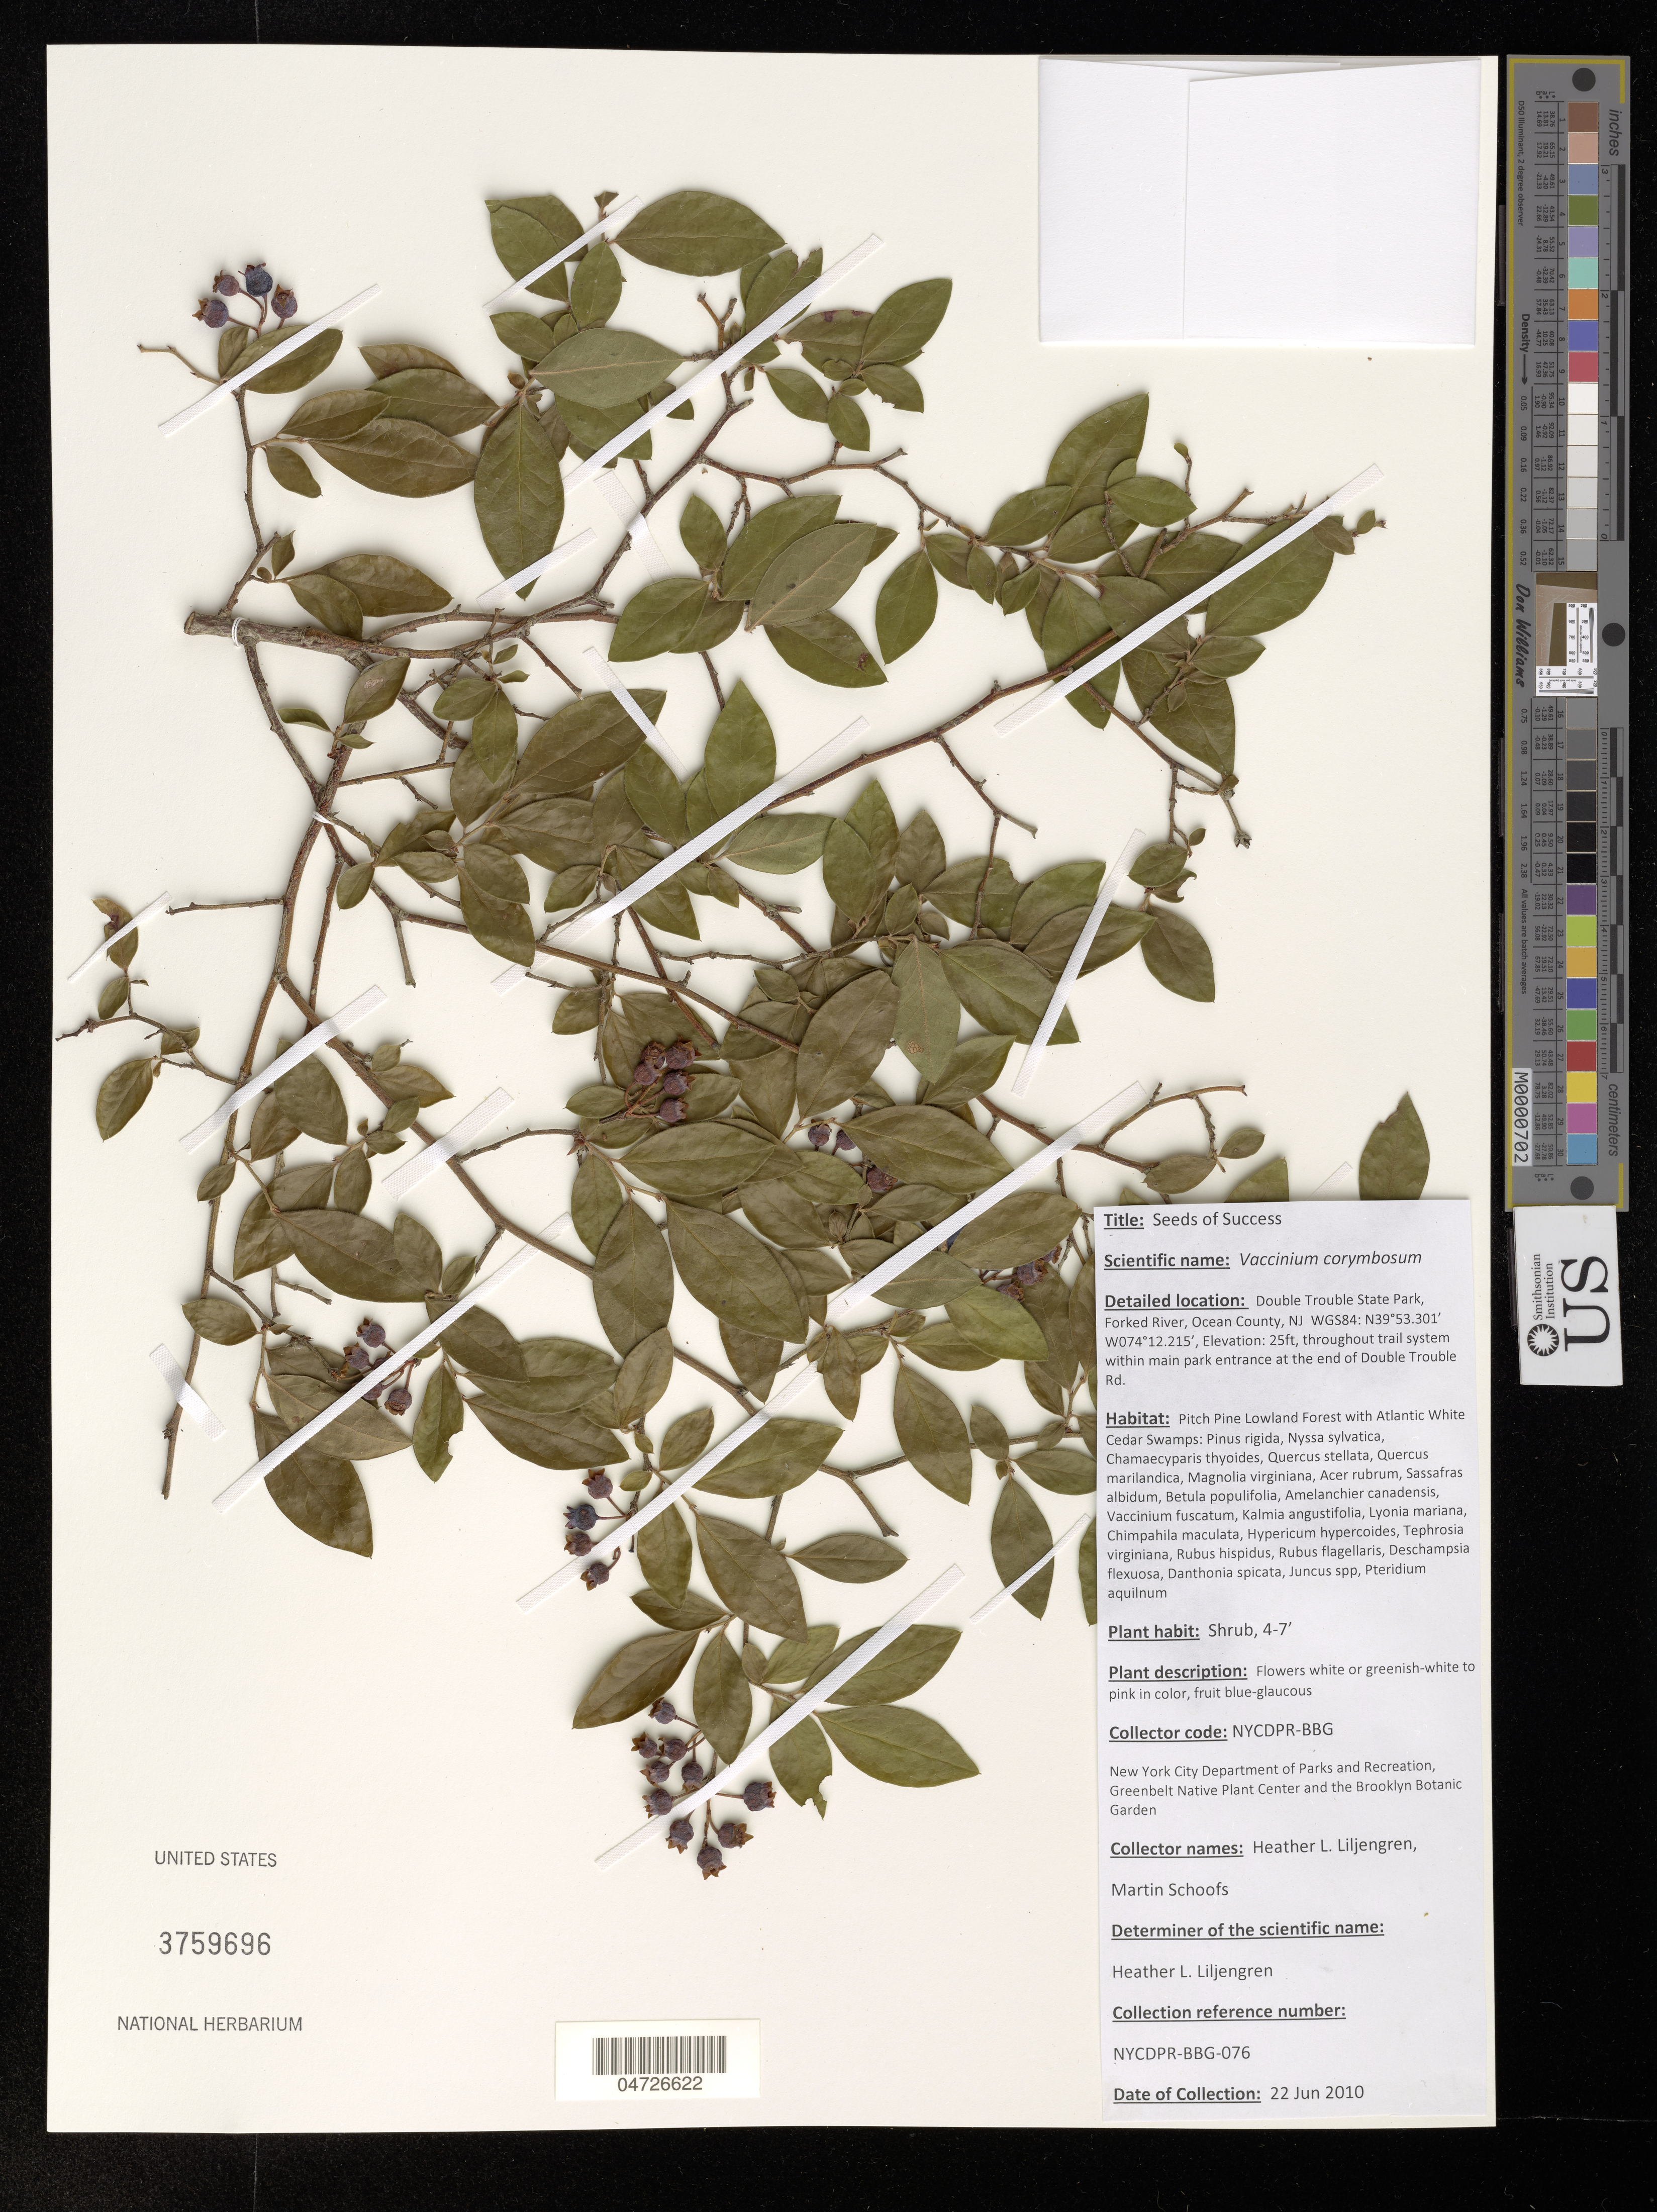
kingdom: Plantae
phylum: Tracheophyta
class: Magnoliopsida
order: Ericales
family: Ericaceae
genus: Vaccinium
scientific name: Vaccinium corymbosum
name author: L.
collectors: H. Liljengren & M. Schoofs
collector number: NYCDPR-BBG-076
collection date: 2010-06-22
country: United States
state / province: New Jersey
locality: Double Trouble State Park, Forked River, Ocean County. Throughout trail system within main park entrance at the end of Double Trouble Rd.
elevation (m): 8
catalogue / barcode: US 3759696